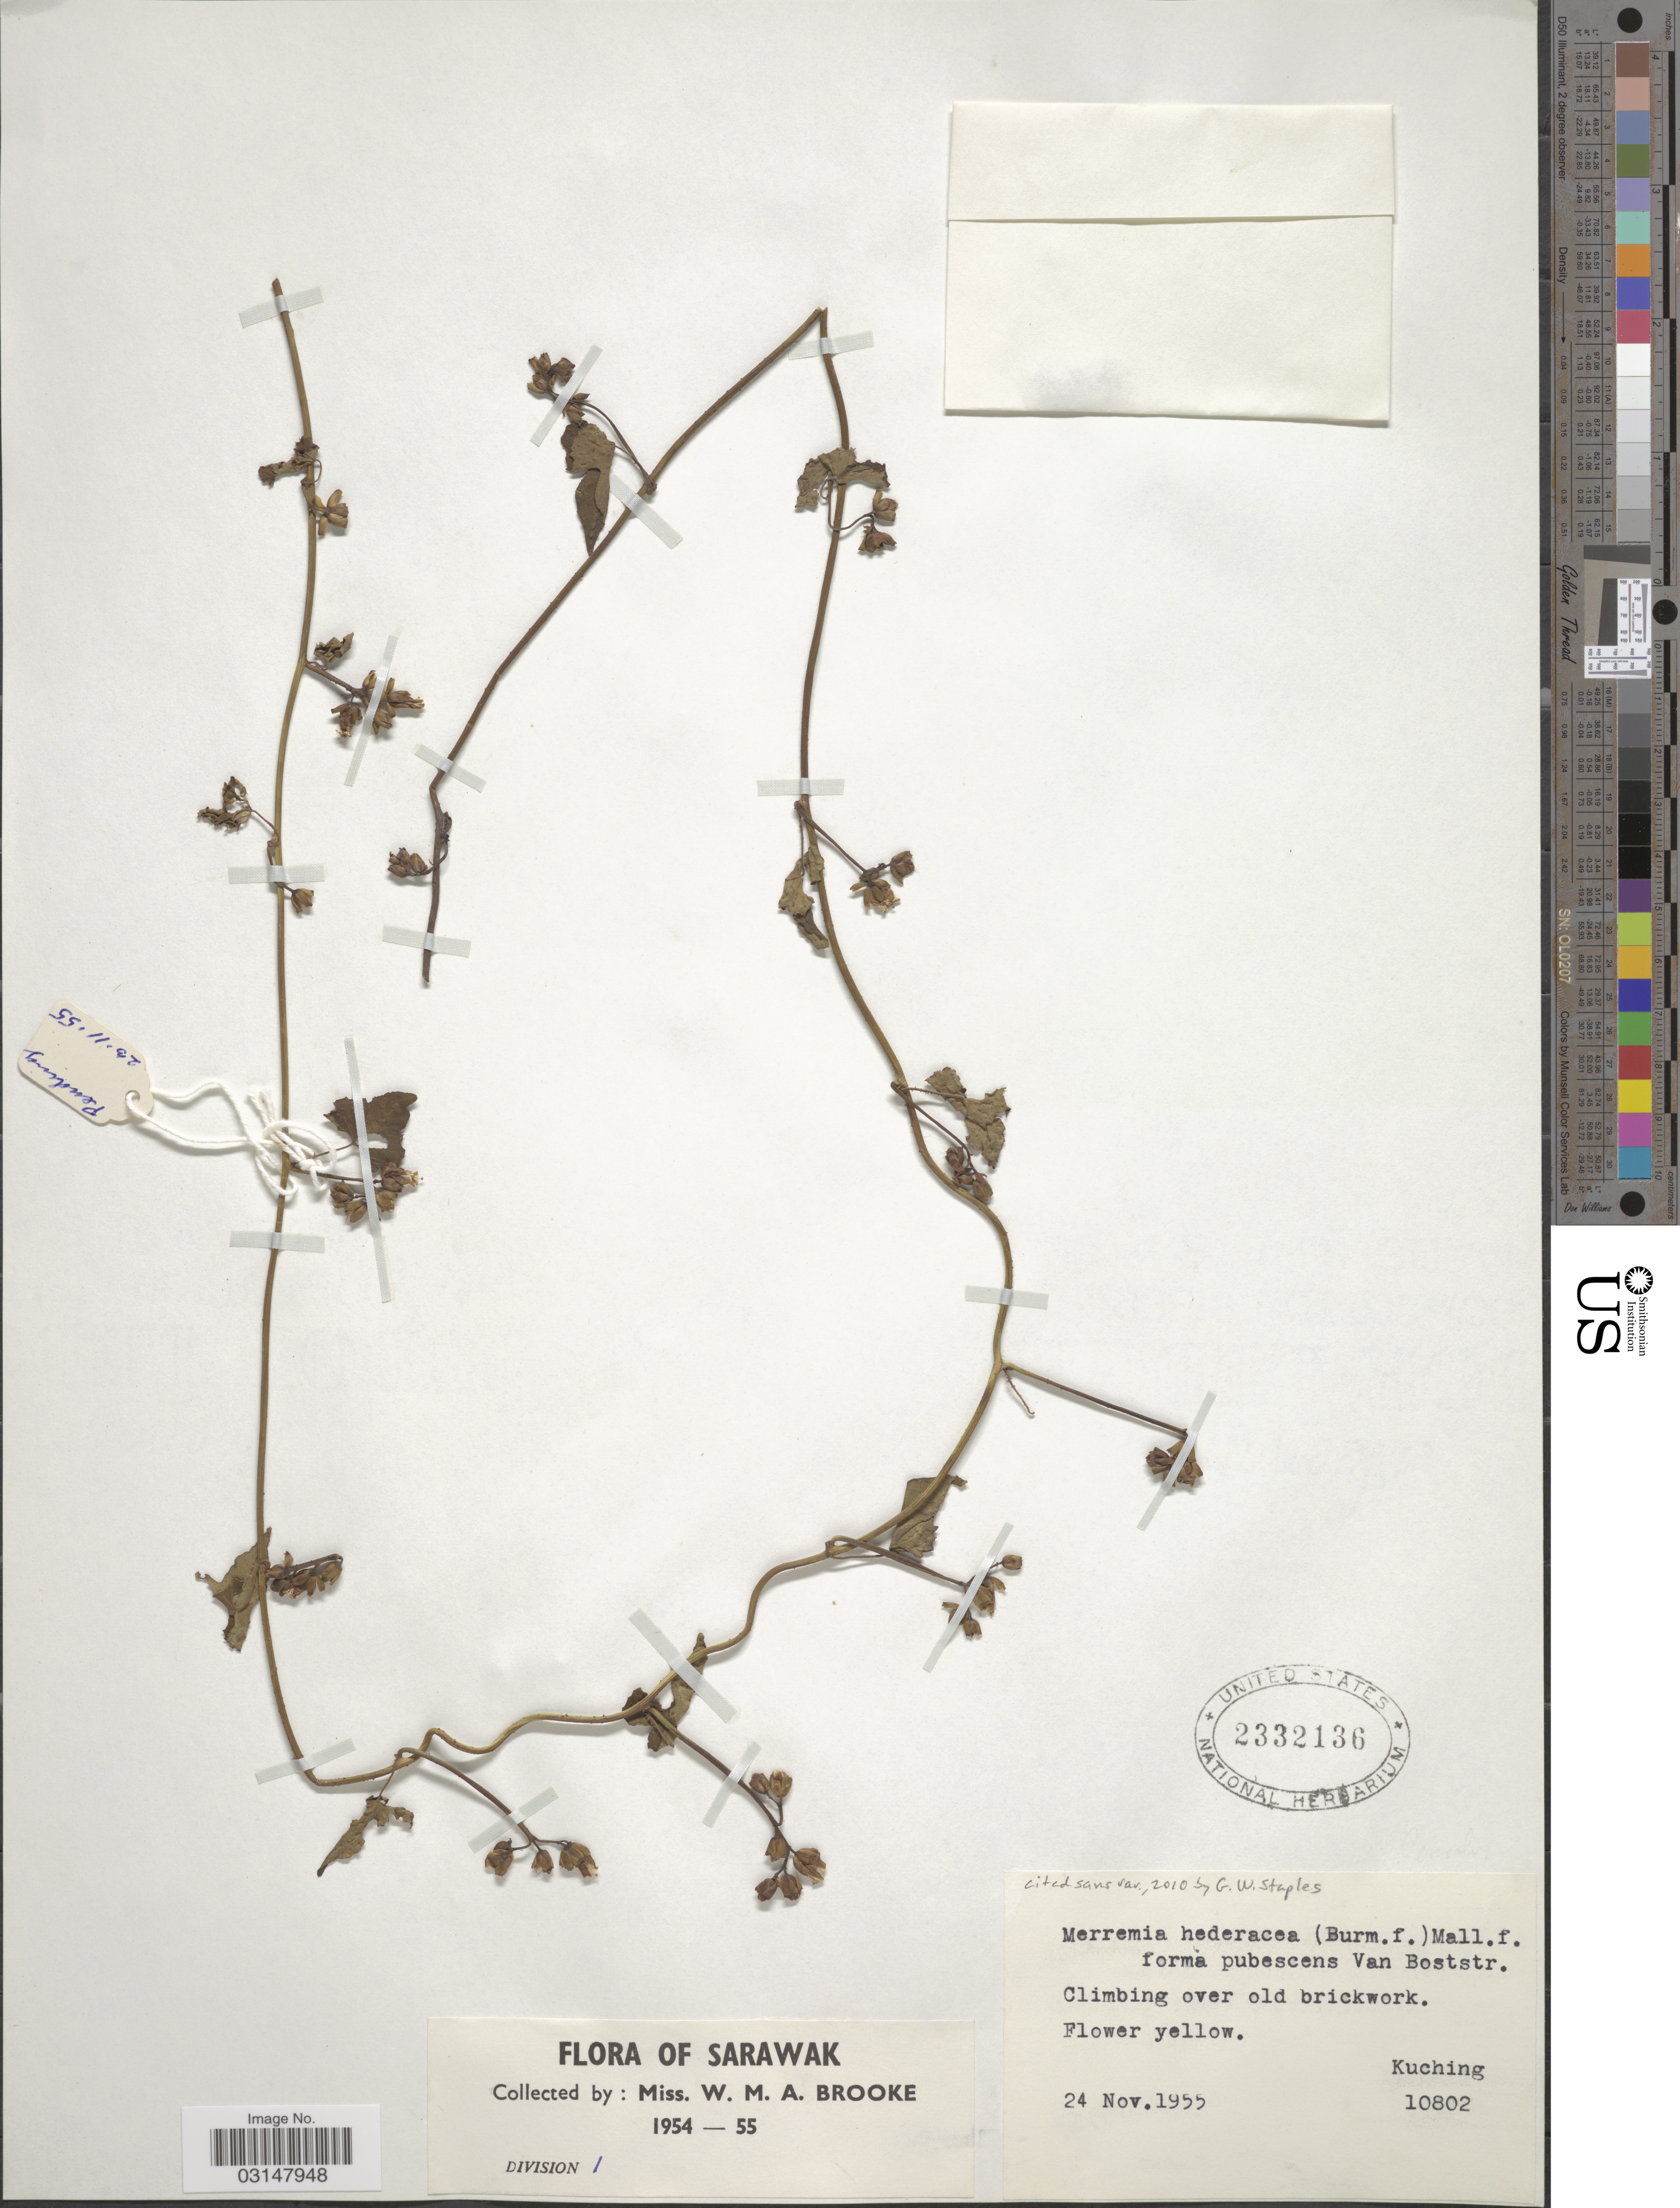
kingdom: Plantae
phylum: Tracheophyta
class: Magnoliopsida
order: Solanales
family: Convolvulaceae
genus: Merremia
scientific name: Merremia hederacea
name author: (Burm. f.) Hallier f.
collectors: W. Brooke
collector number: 10802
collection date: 1955-11-24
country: Malaysia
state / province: Sarawak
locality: Division I. Kuching.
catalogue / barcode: US 2332136